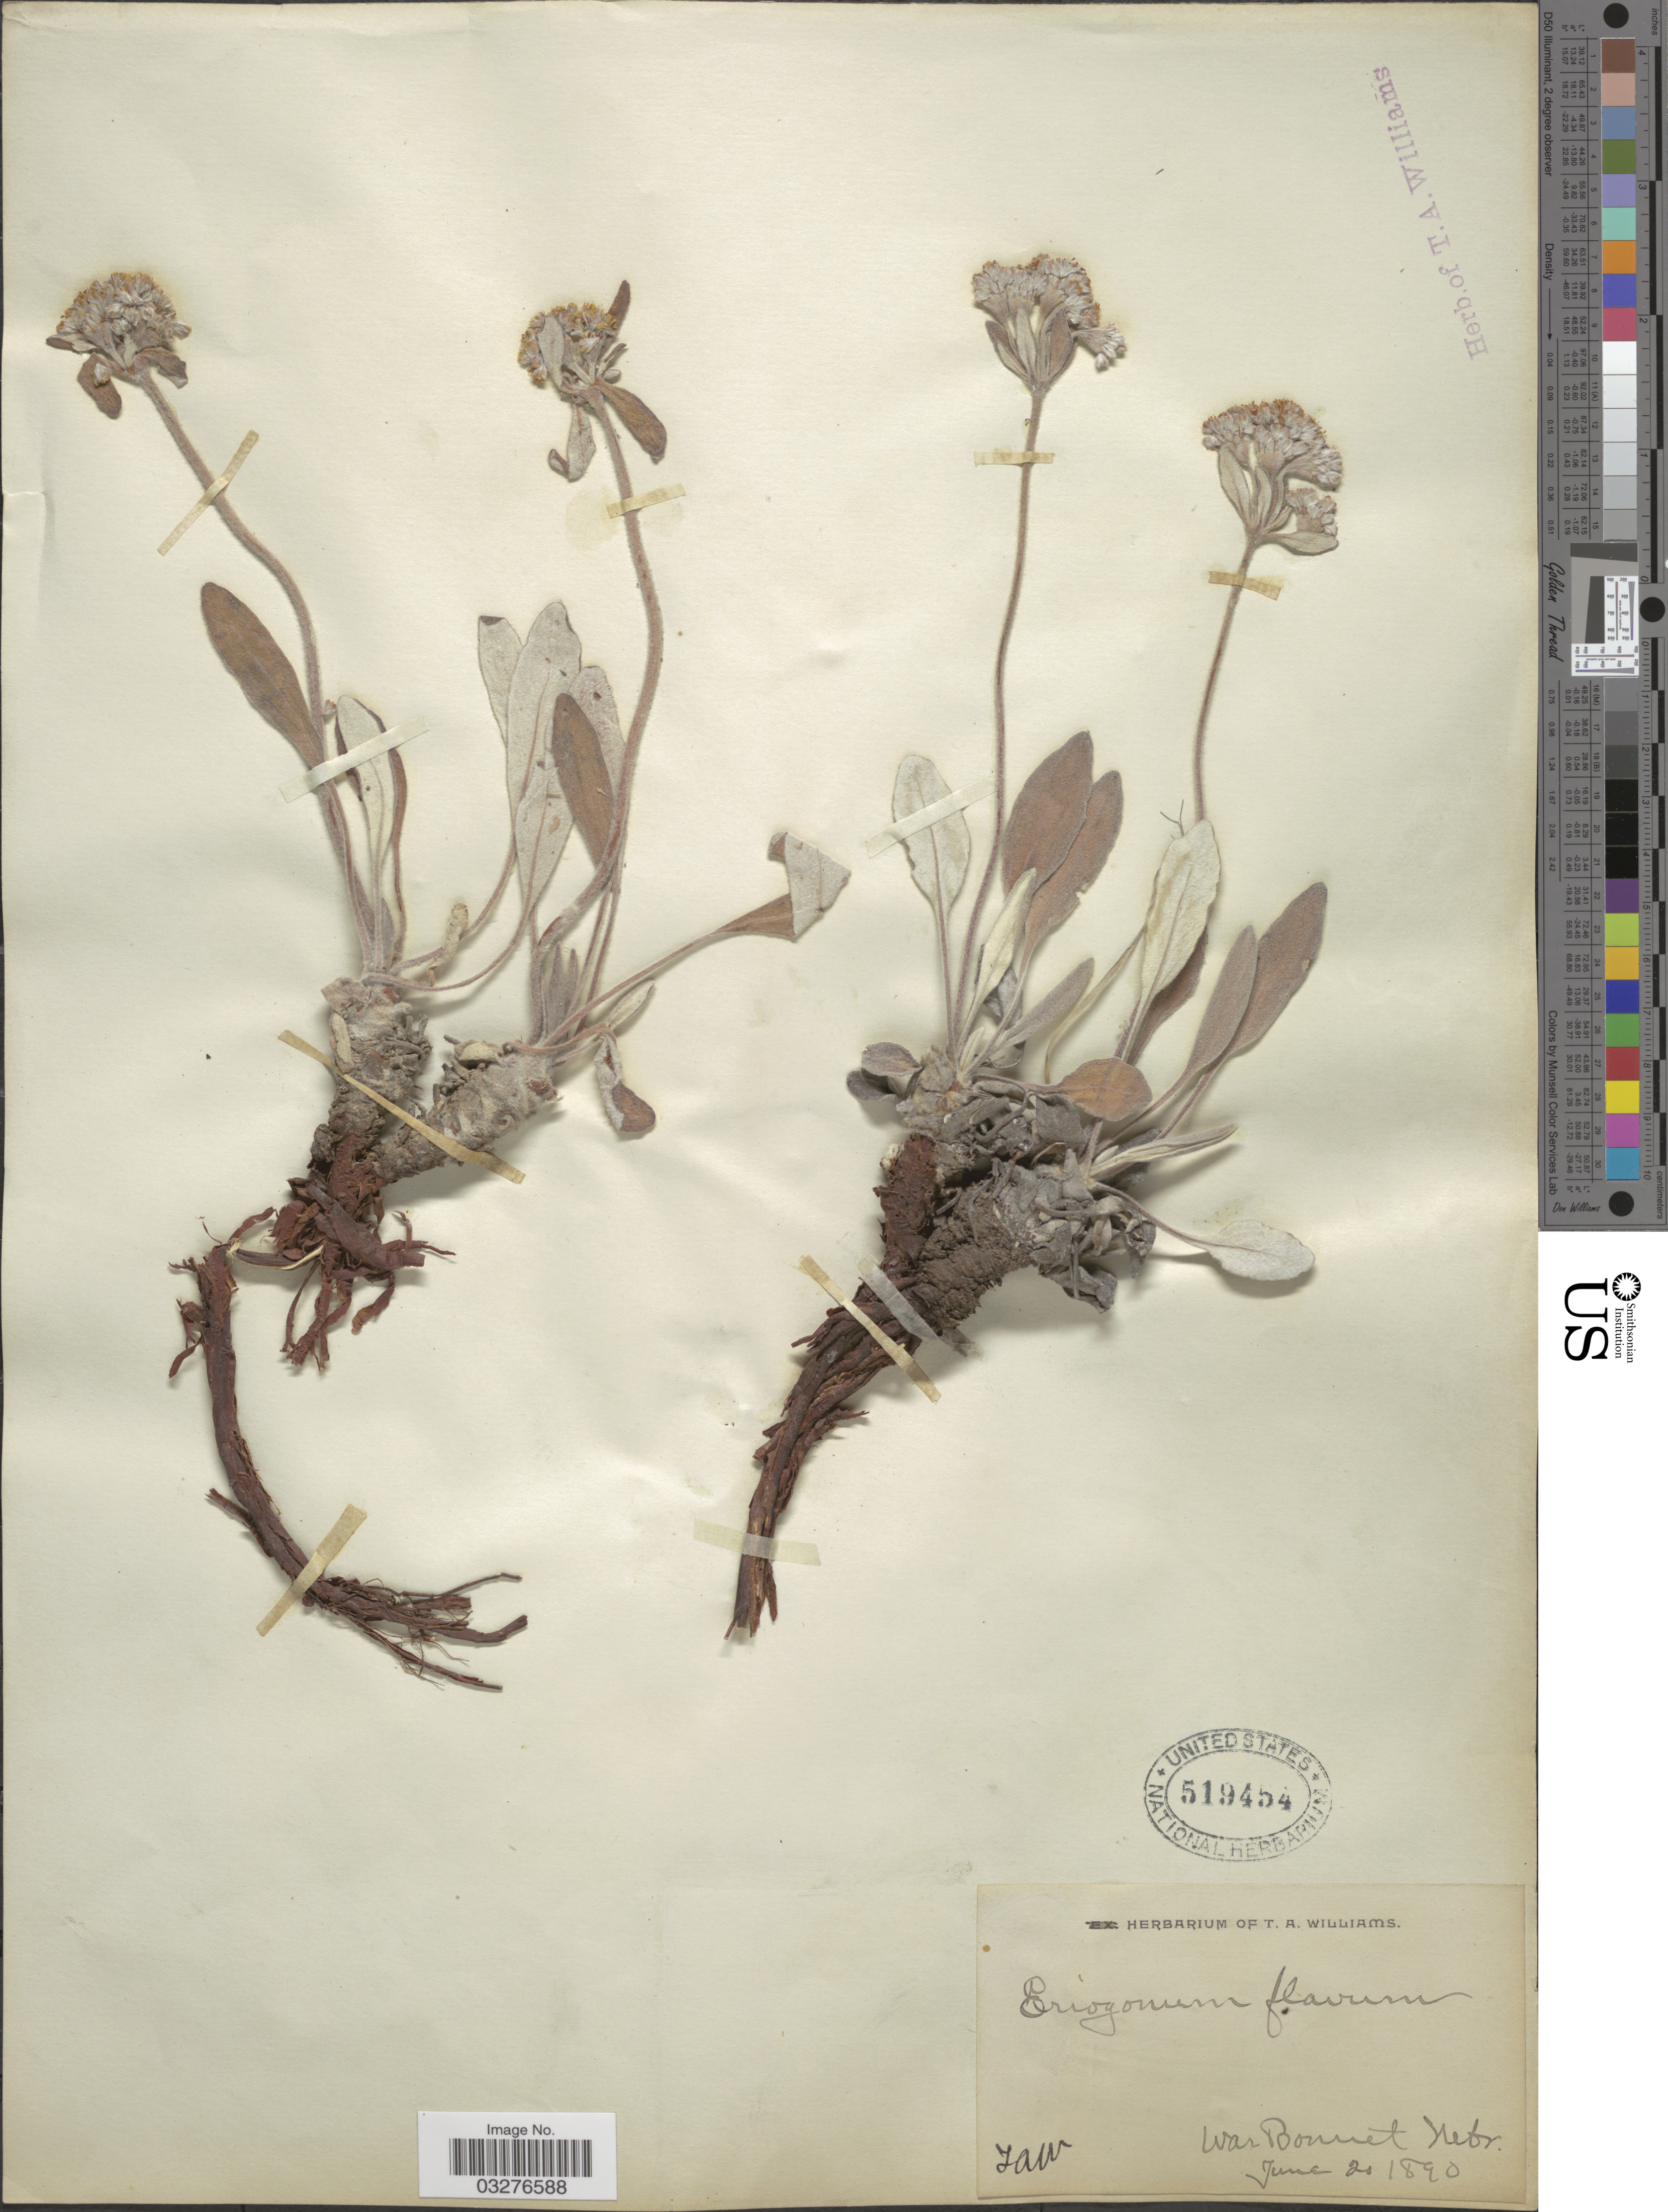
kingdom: Plantae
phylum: Tracheophyta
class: Magnoliopsida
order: Caryophyllales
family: Polygonaceae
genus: Eriogonum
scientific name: Eriogonum flavum var. flavum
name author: Nutt. ex Benth.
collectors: T. Williams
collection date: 1890-06-20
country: United States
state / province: Nebraska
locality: War Bonnet.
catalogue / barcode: US 519454